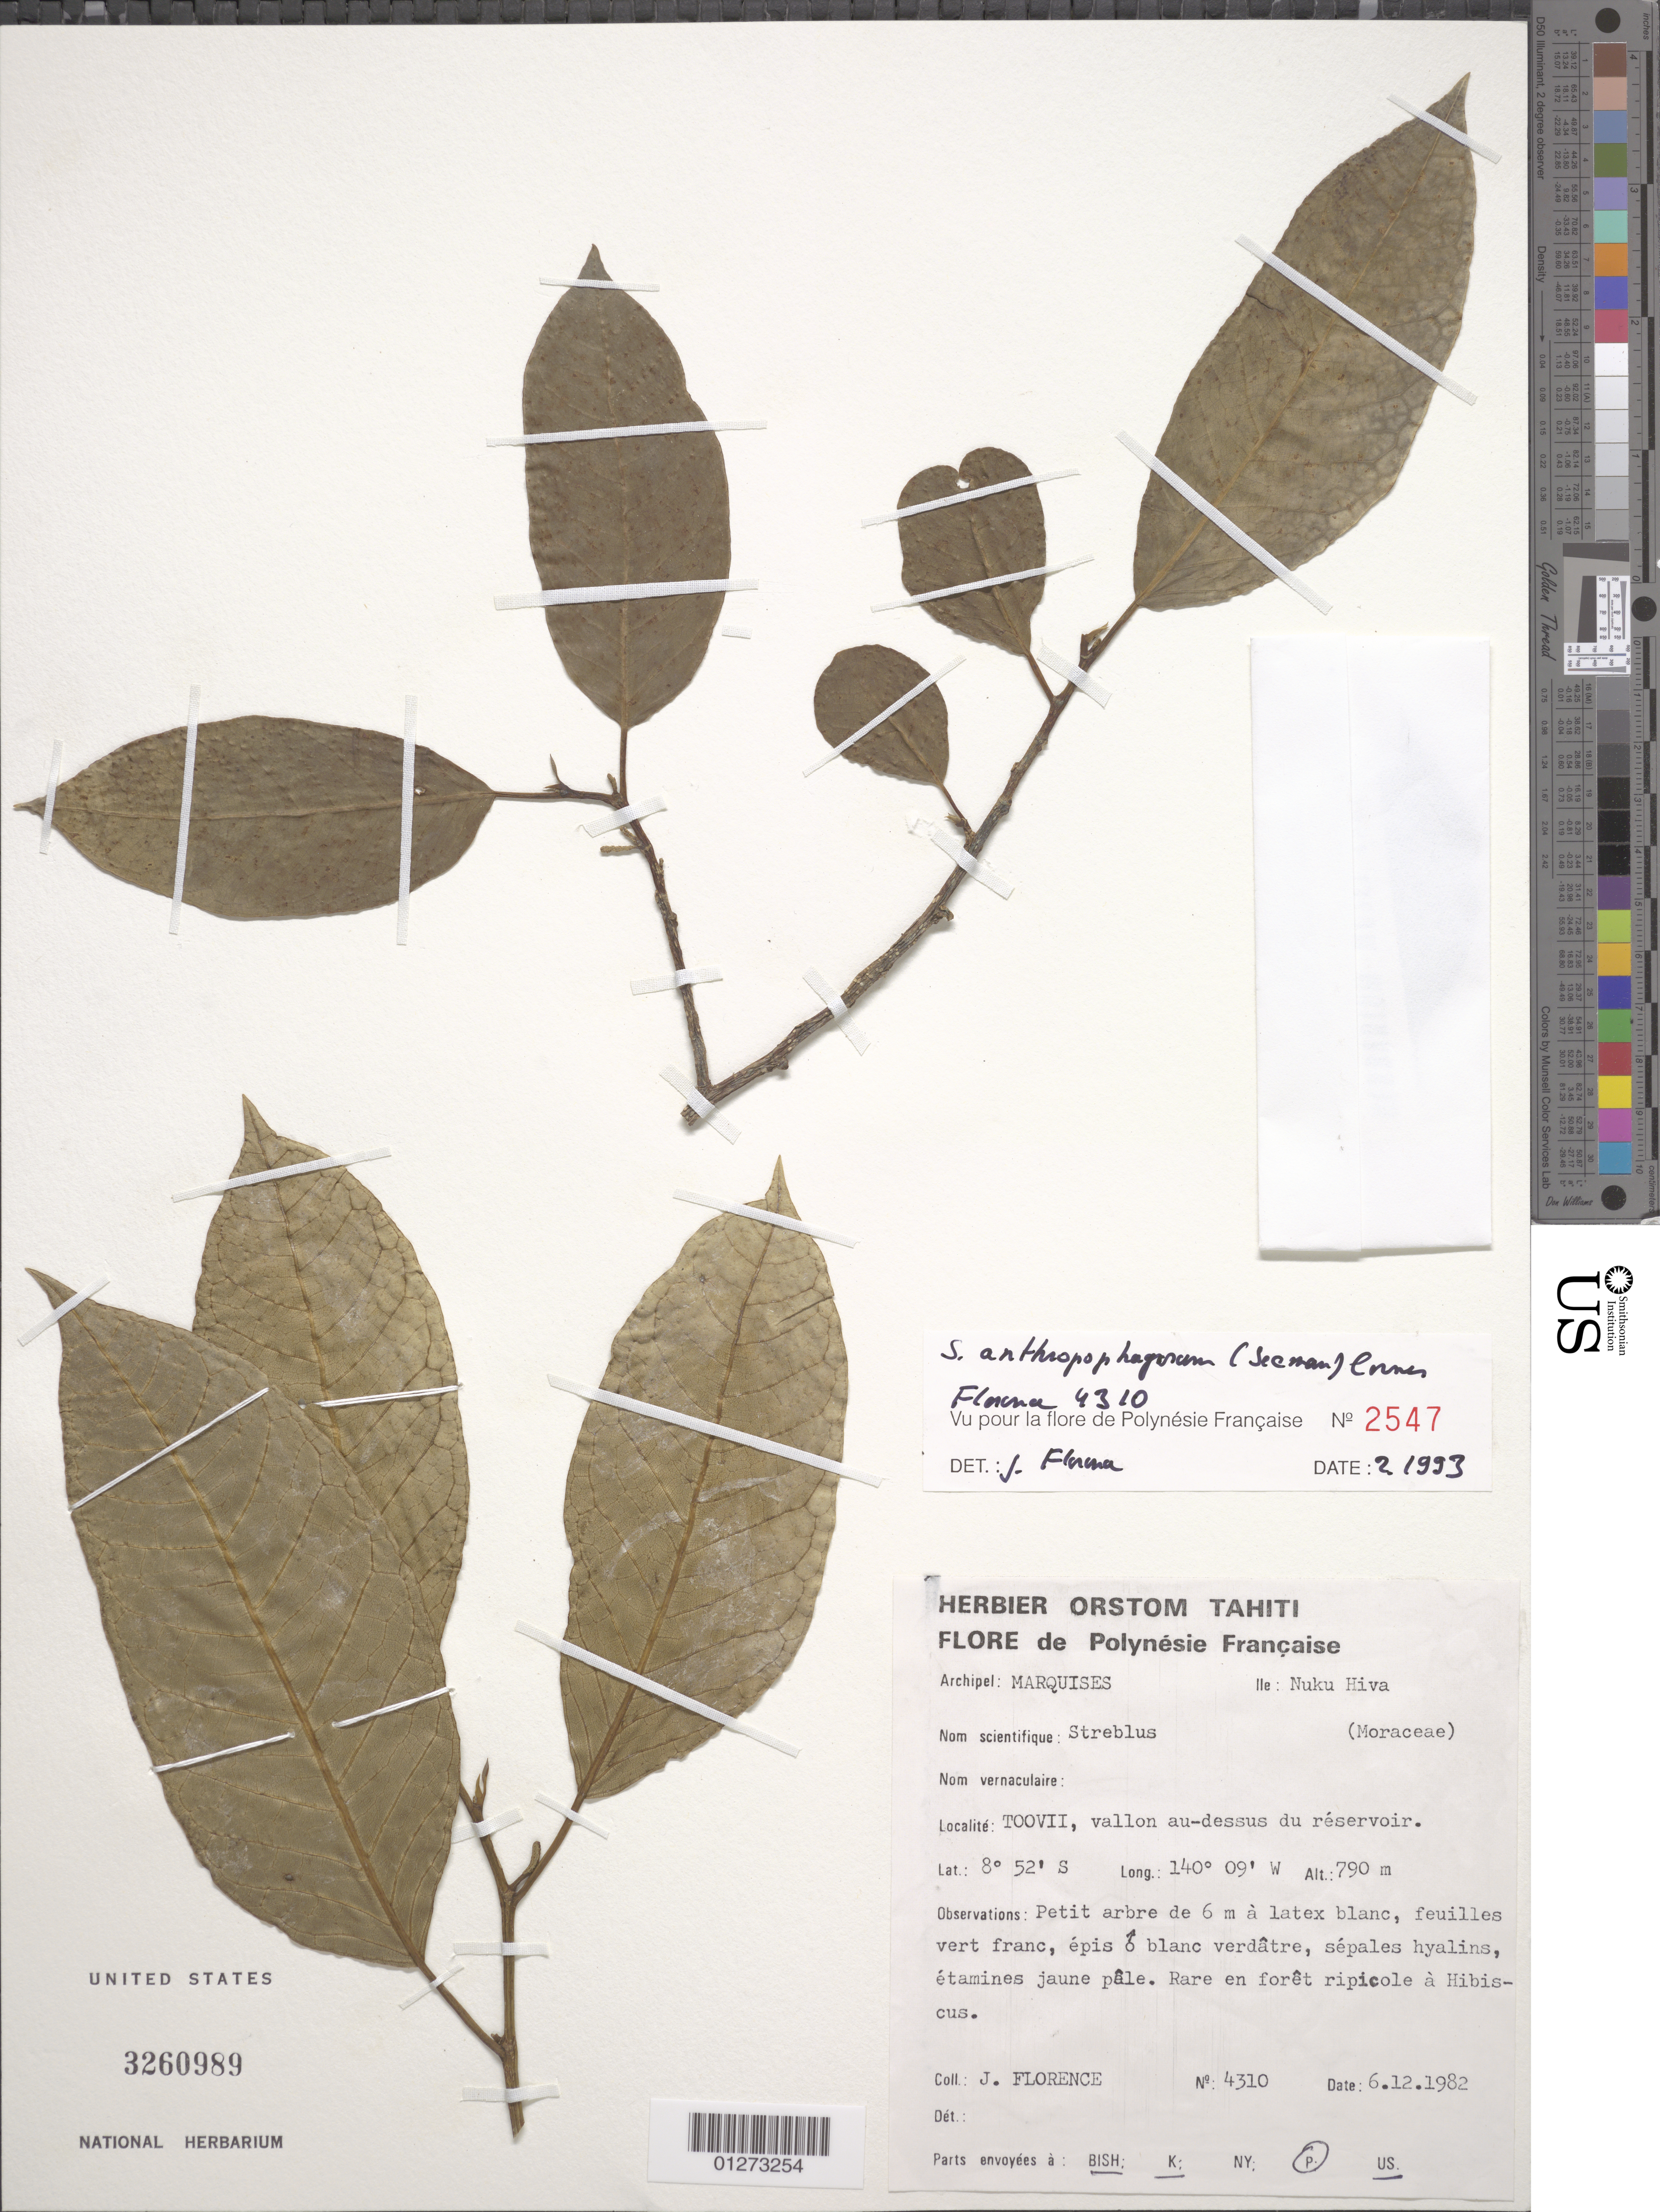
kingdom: Plantae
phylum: Tracheophyta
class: Magnoliopsida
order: Rosales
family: Moraceae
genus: Paratrophis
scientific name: Paratrophis anthropophagorum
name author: (Seem.) Benth. & Hook. f. ex Drake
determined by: Wagner, W. L., (BOT), Smithsonian Institution - National Museum of Natural History (UNITED STATES)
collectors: J. Florence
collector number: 4310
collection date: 1982-12-06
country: French Polynesia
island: Nuku Hiva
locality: Toovii, vallon au-dessus du réservoir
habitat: En forêt ripicole à Hibiscus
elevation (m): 790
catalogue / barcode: US 3260989